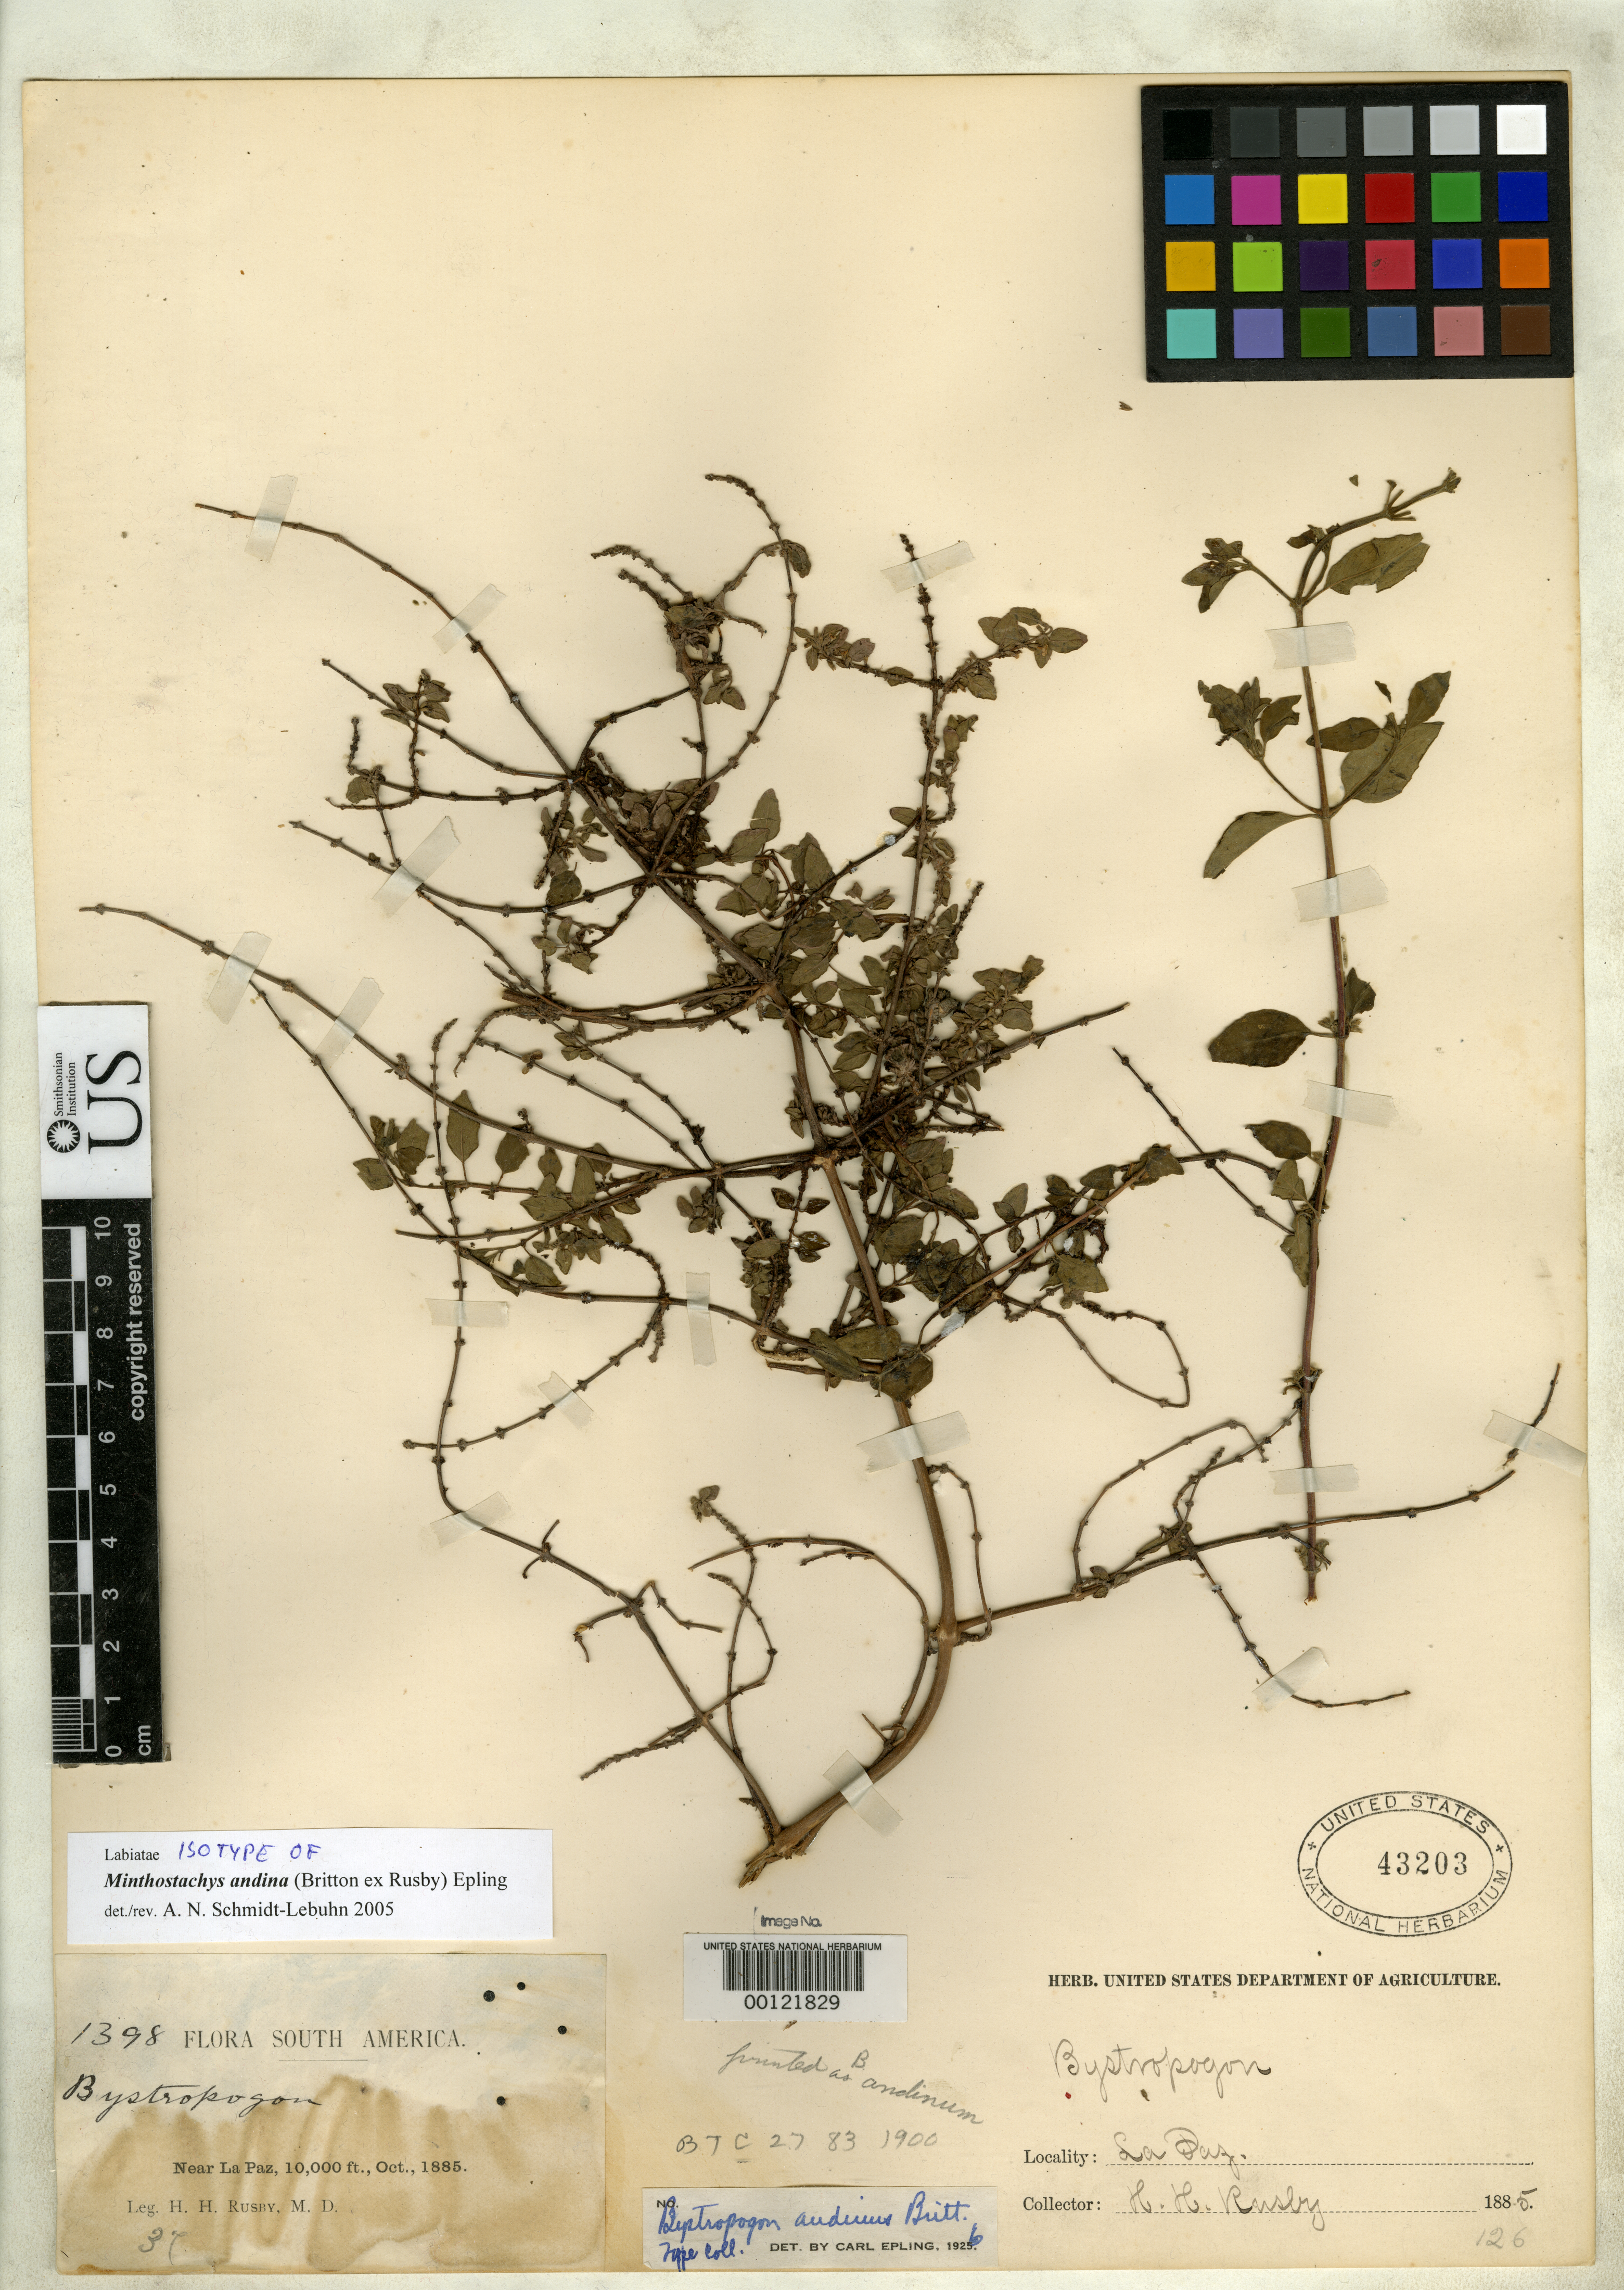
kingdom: Plantae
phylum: Tracheophyta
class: Magnoliopsida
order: Lamiales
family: Lamiaceae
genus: Bystropogon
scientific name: Bystropogon andinum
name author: Britton ex Rusby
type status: Isotype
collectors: H. H. Rusby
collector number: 1398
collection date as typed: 1885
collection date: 1885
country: Bolivia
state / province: La Paz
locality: Near La Paz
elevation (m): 3048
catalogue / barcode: US 43203